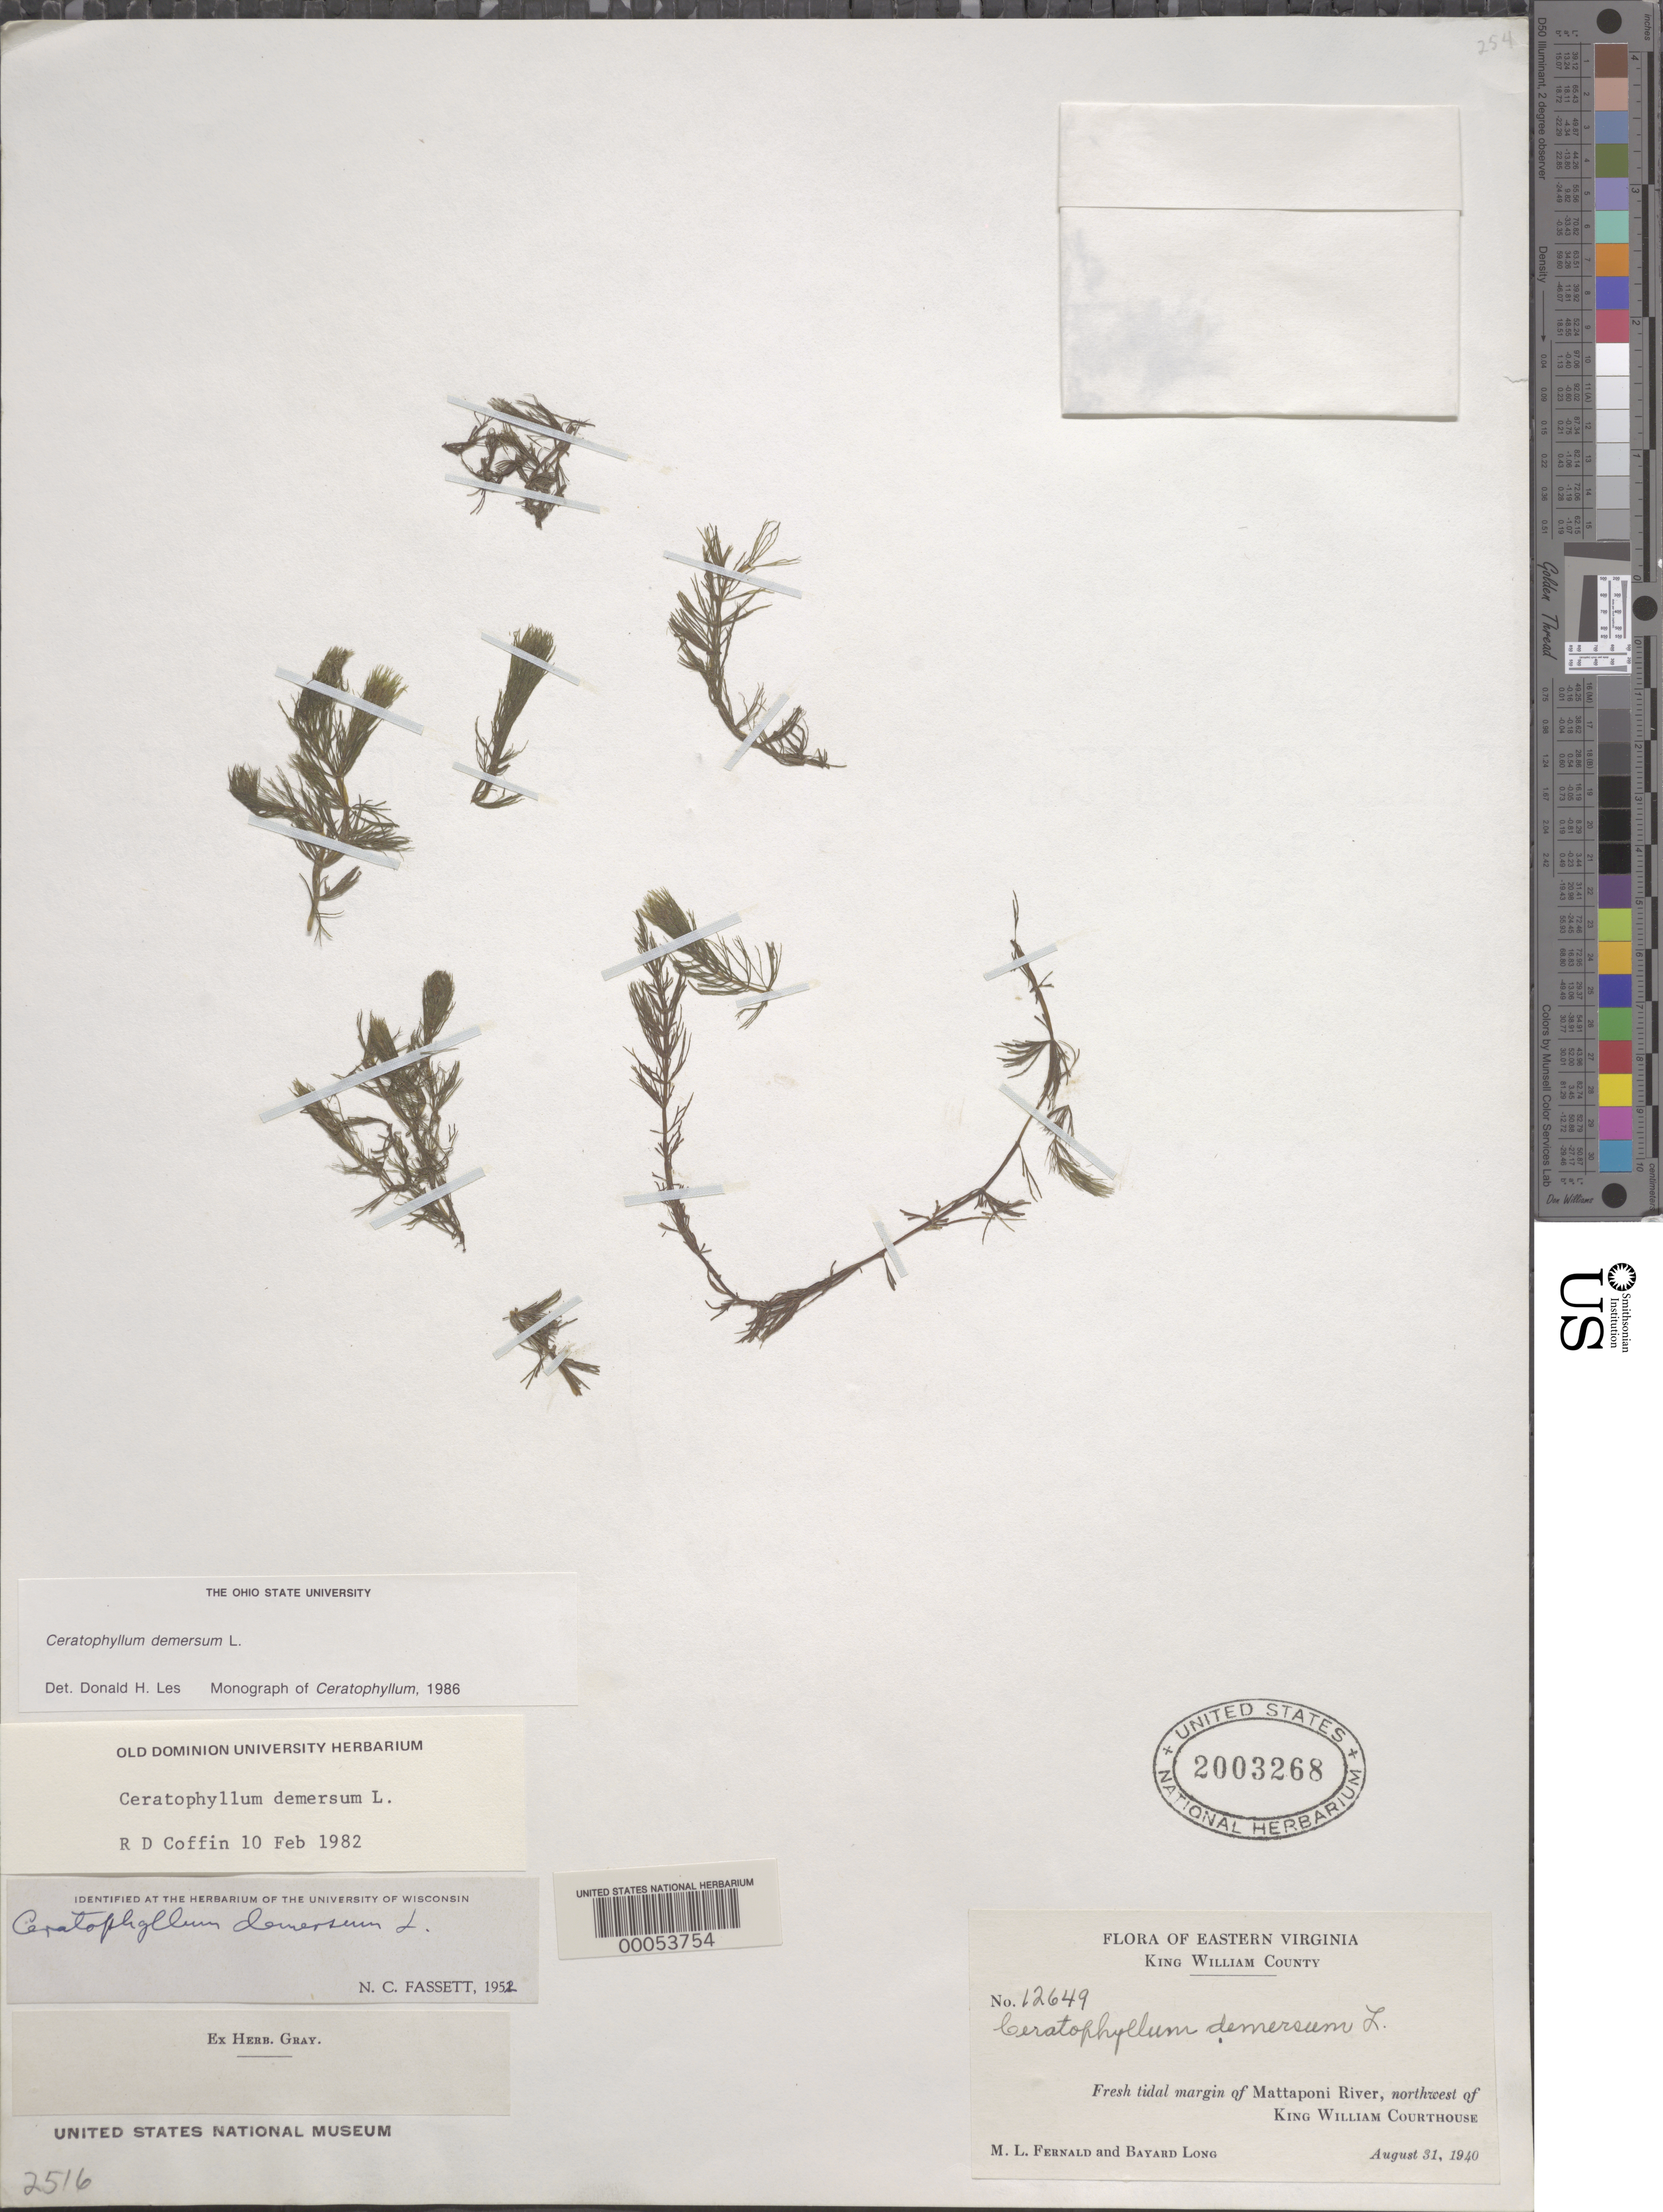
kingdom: Plantae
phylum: Tracheophyta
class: Magnoliopsida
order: Ceratophyllales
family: Ceratophyllaceae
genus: Ceratophyllum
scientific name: Ceratophyllum demersum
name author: L.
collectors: M. L. Fernald & B. H. Long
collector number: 12649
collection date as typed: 31 Aug 1940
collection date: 1940-08-31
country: United States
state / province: Virginia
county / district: King William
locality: Mattaponi river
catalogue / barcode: US 2003268